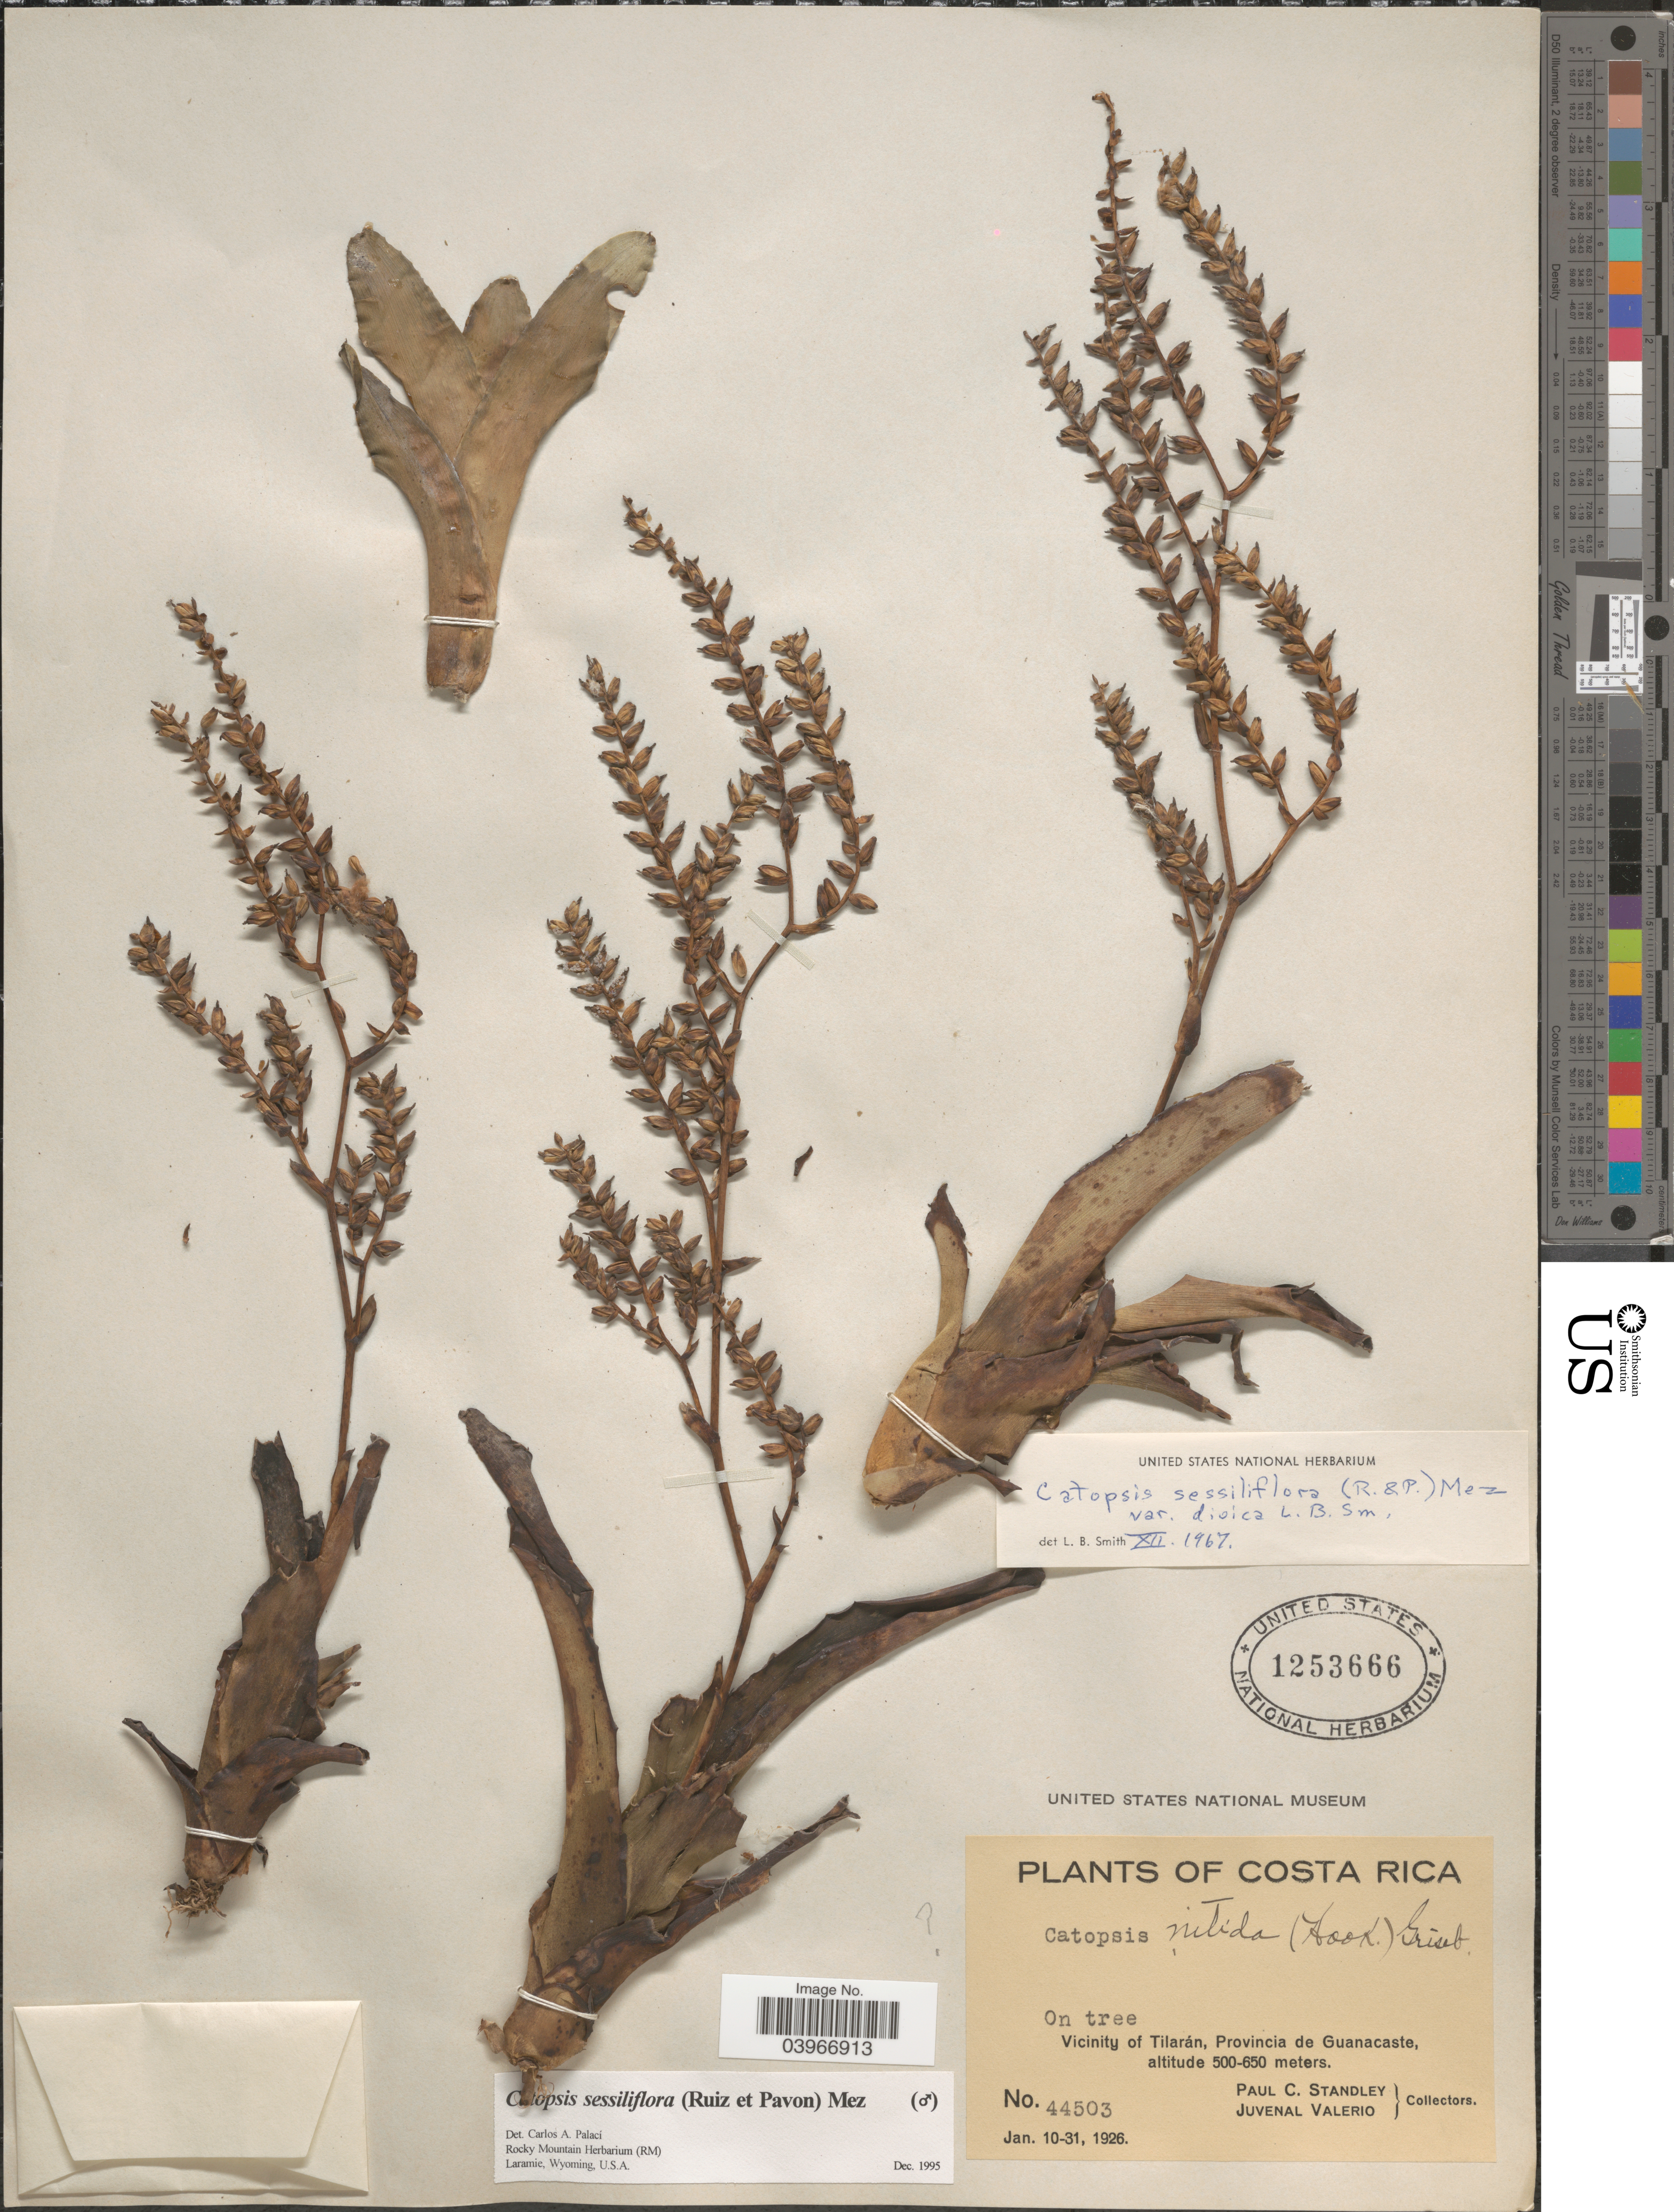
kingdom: Plantae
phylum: Tracheophyta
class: Liliopsida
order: Poales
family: Bromeliaceae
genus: Catopsis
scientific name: Catopsis sessiliflora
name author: (Ruiz & Pav.) Mez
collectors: P. C. Standley & J. Valerio R.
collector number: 44503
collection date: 1926-01-10/1926-01-31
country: Costa Rica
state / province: Guanacaste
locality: Vicinity of Tilarán.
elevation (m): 500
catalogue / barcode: US 1253666